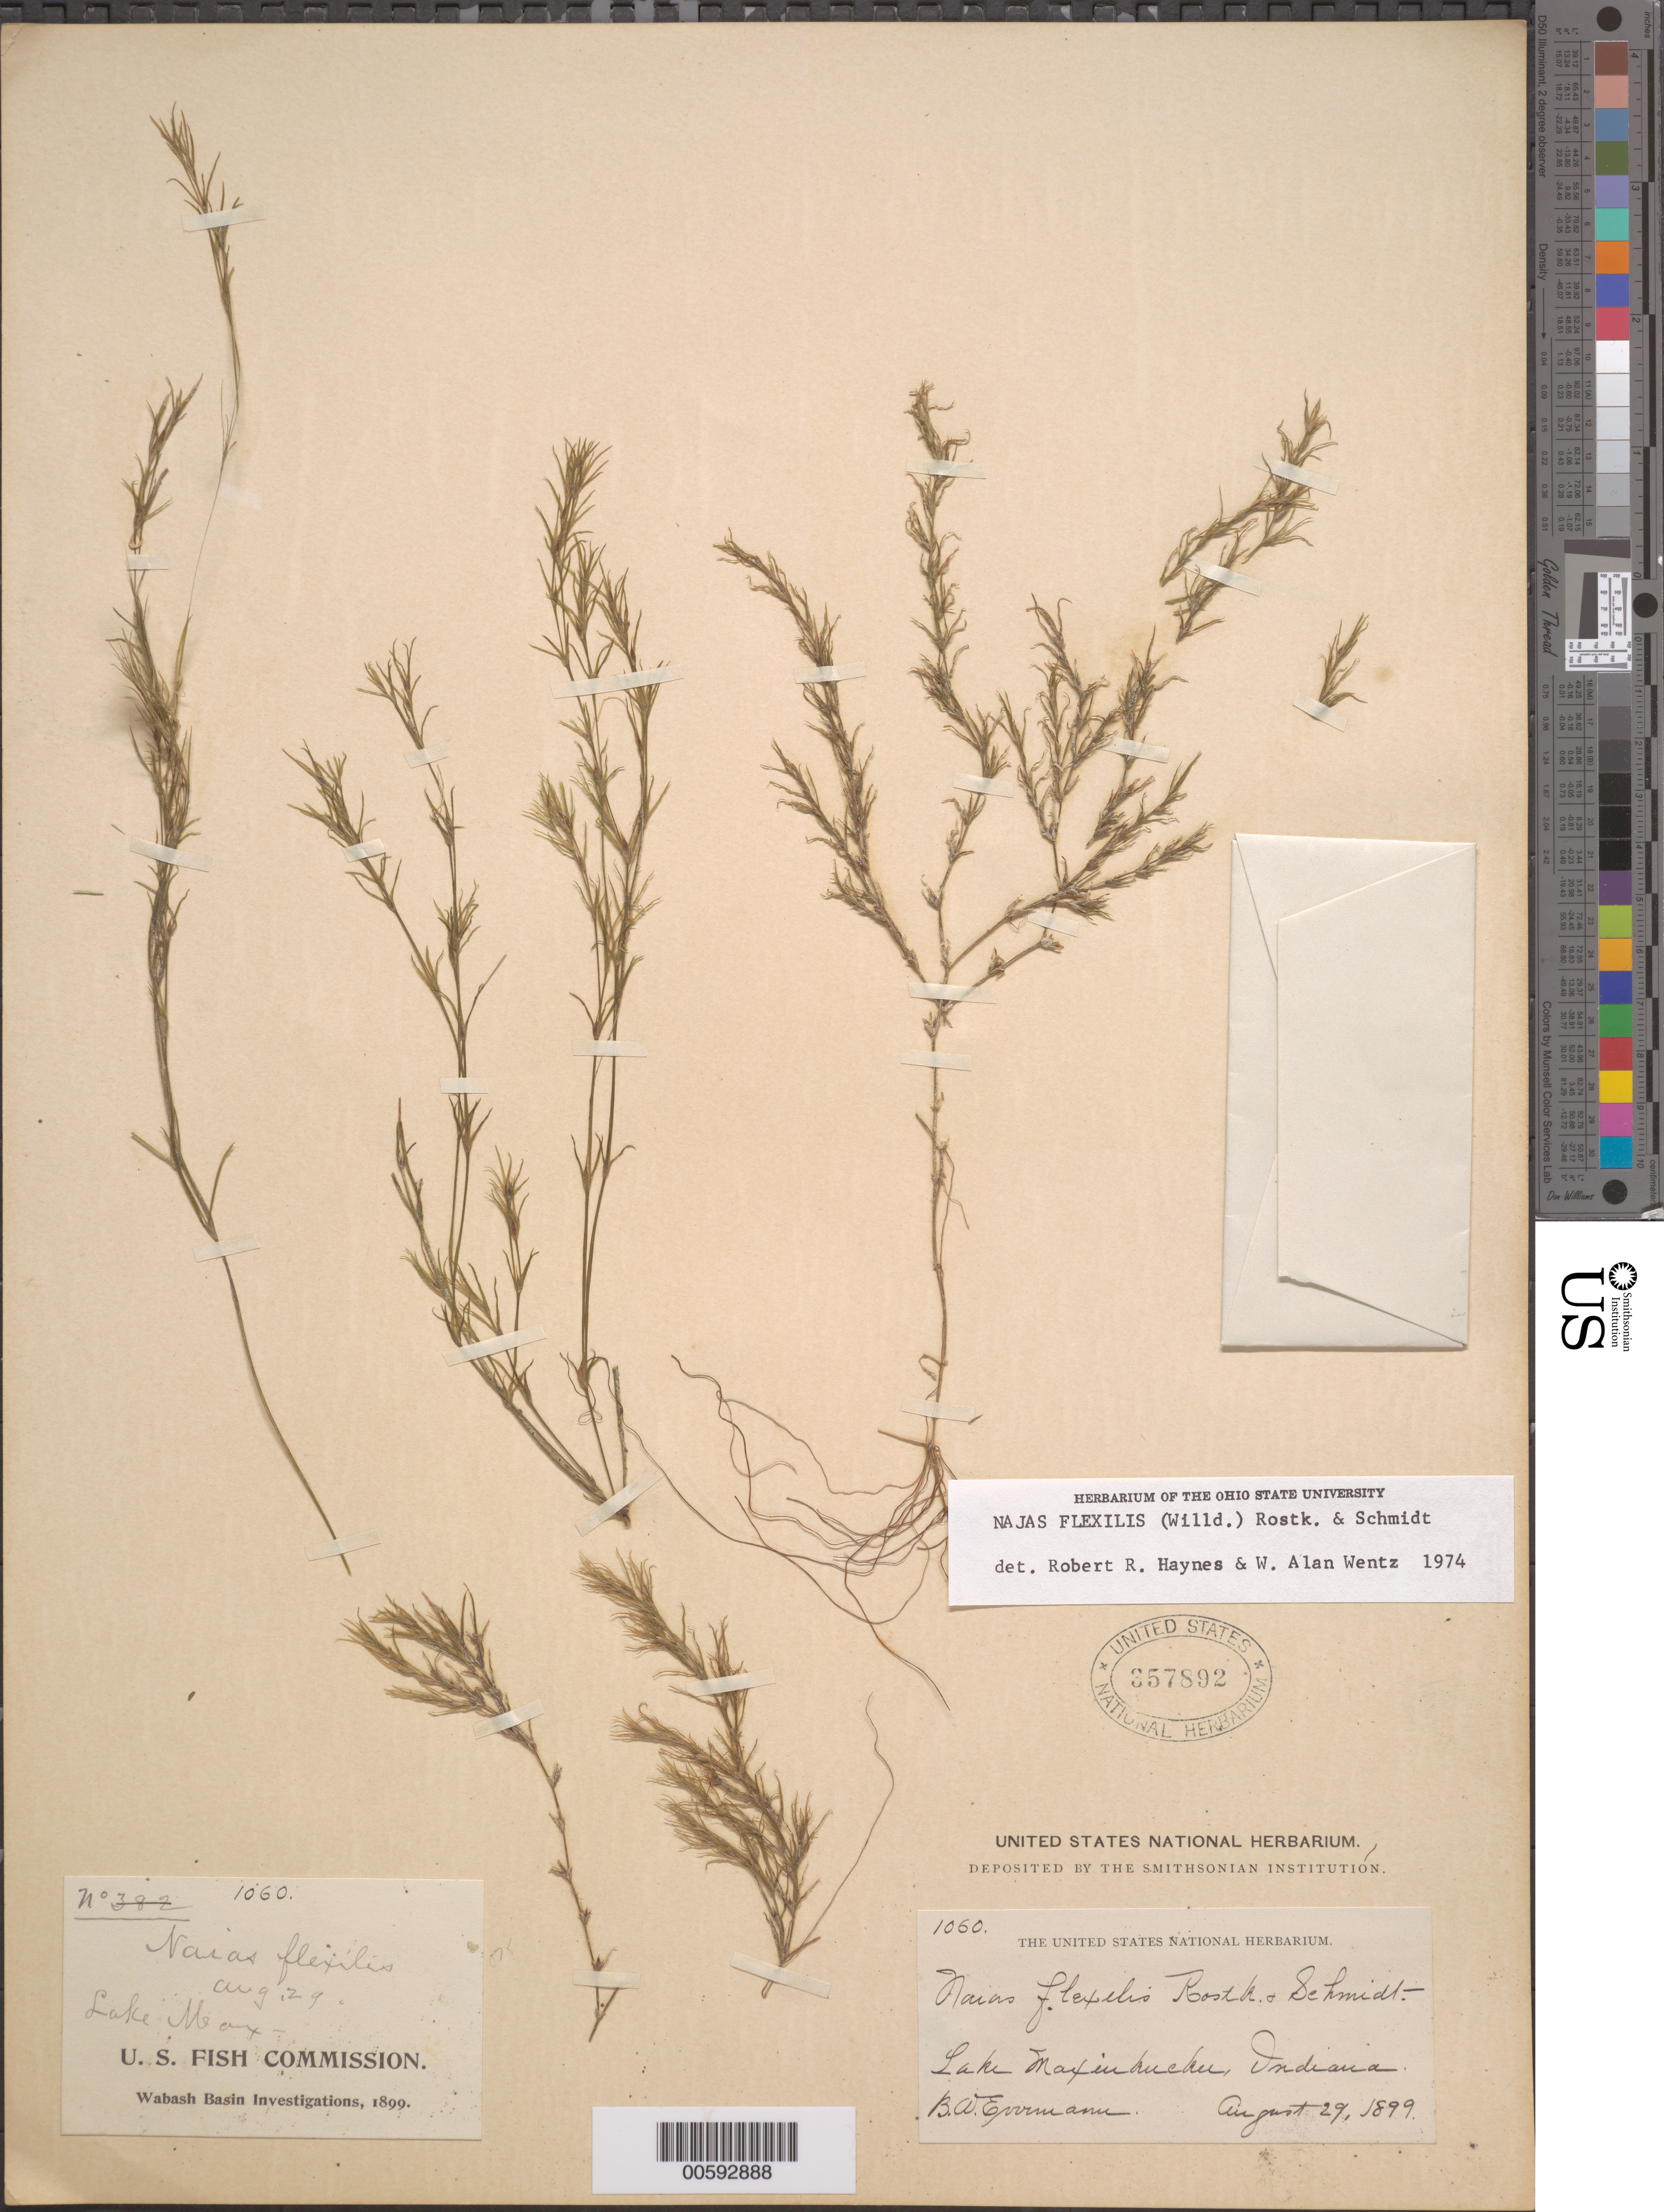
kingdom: Plantae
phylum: Tracheophyta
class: Liliopsida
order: Alismatales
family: Hydrocharitaceae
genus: Najas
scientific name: Najas flexilis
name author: (Willd.) Rostk. & Schmidt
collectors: B. W. Evermann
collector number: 1060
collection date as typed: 29 Aug 1899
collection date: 1899-08-29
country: United States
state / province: Indiana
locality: Lake Maxinkuckee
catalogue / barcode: US 357892